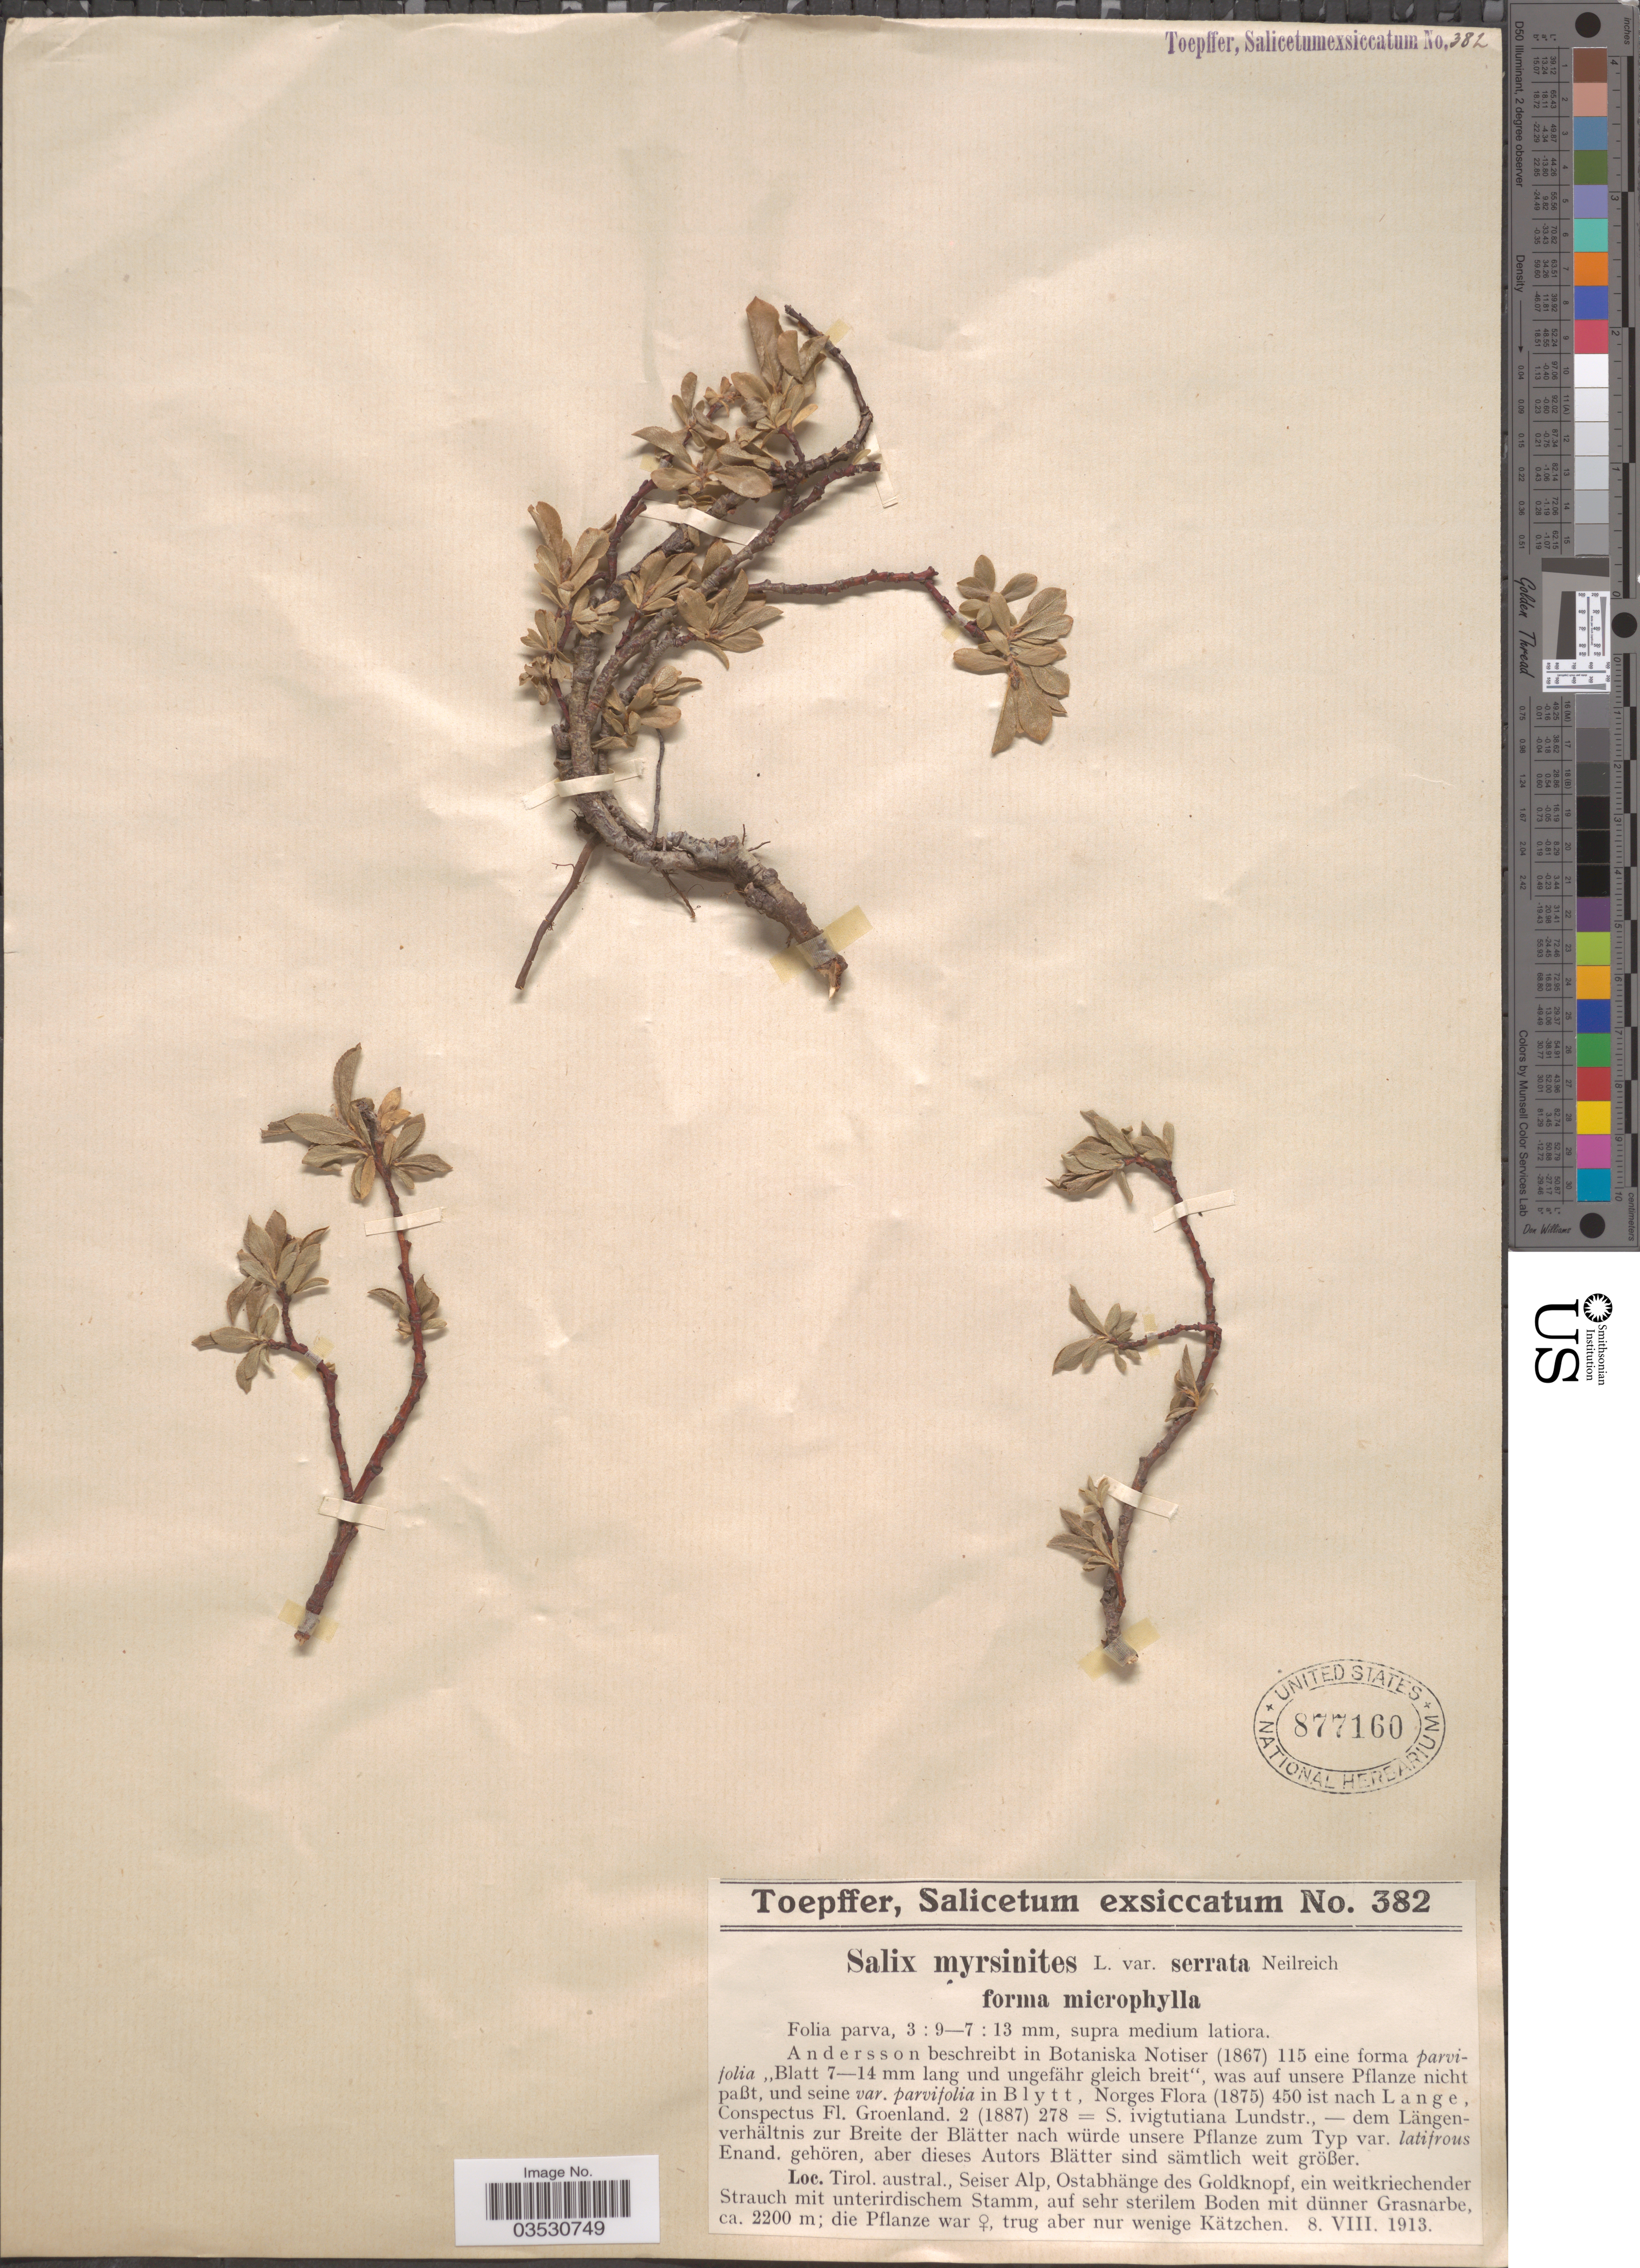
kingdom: Plantae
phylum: Tracheophyta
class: Magnoliopsida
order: Malpighiales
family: Salicaceae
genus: Salix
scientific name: Salix myrsinites var. serrata f. microphylla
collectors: A. Toepffer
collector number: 382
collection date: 1913-08-08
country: Austria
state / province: Styria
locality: Seiser Alp, Ostabhänge des Goldknopf.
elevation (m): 2200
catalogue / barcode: US 877160